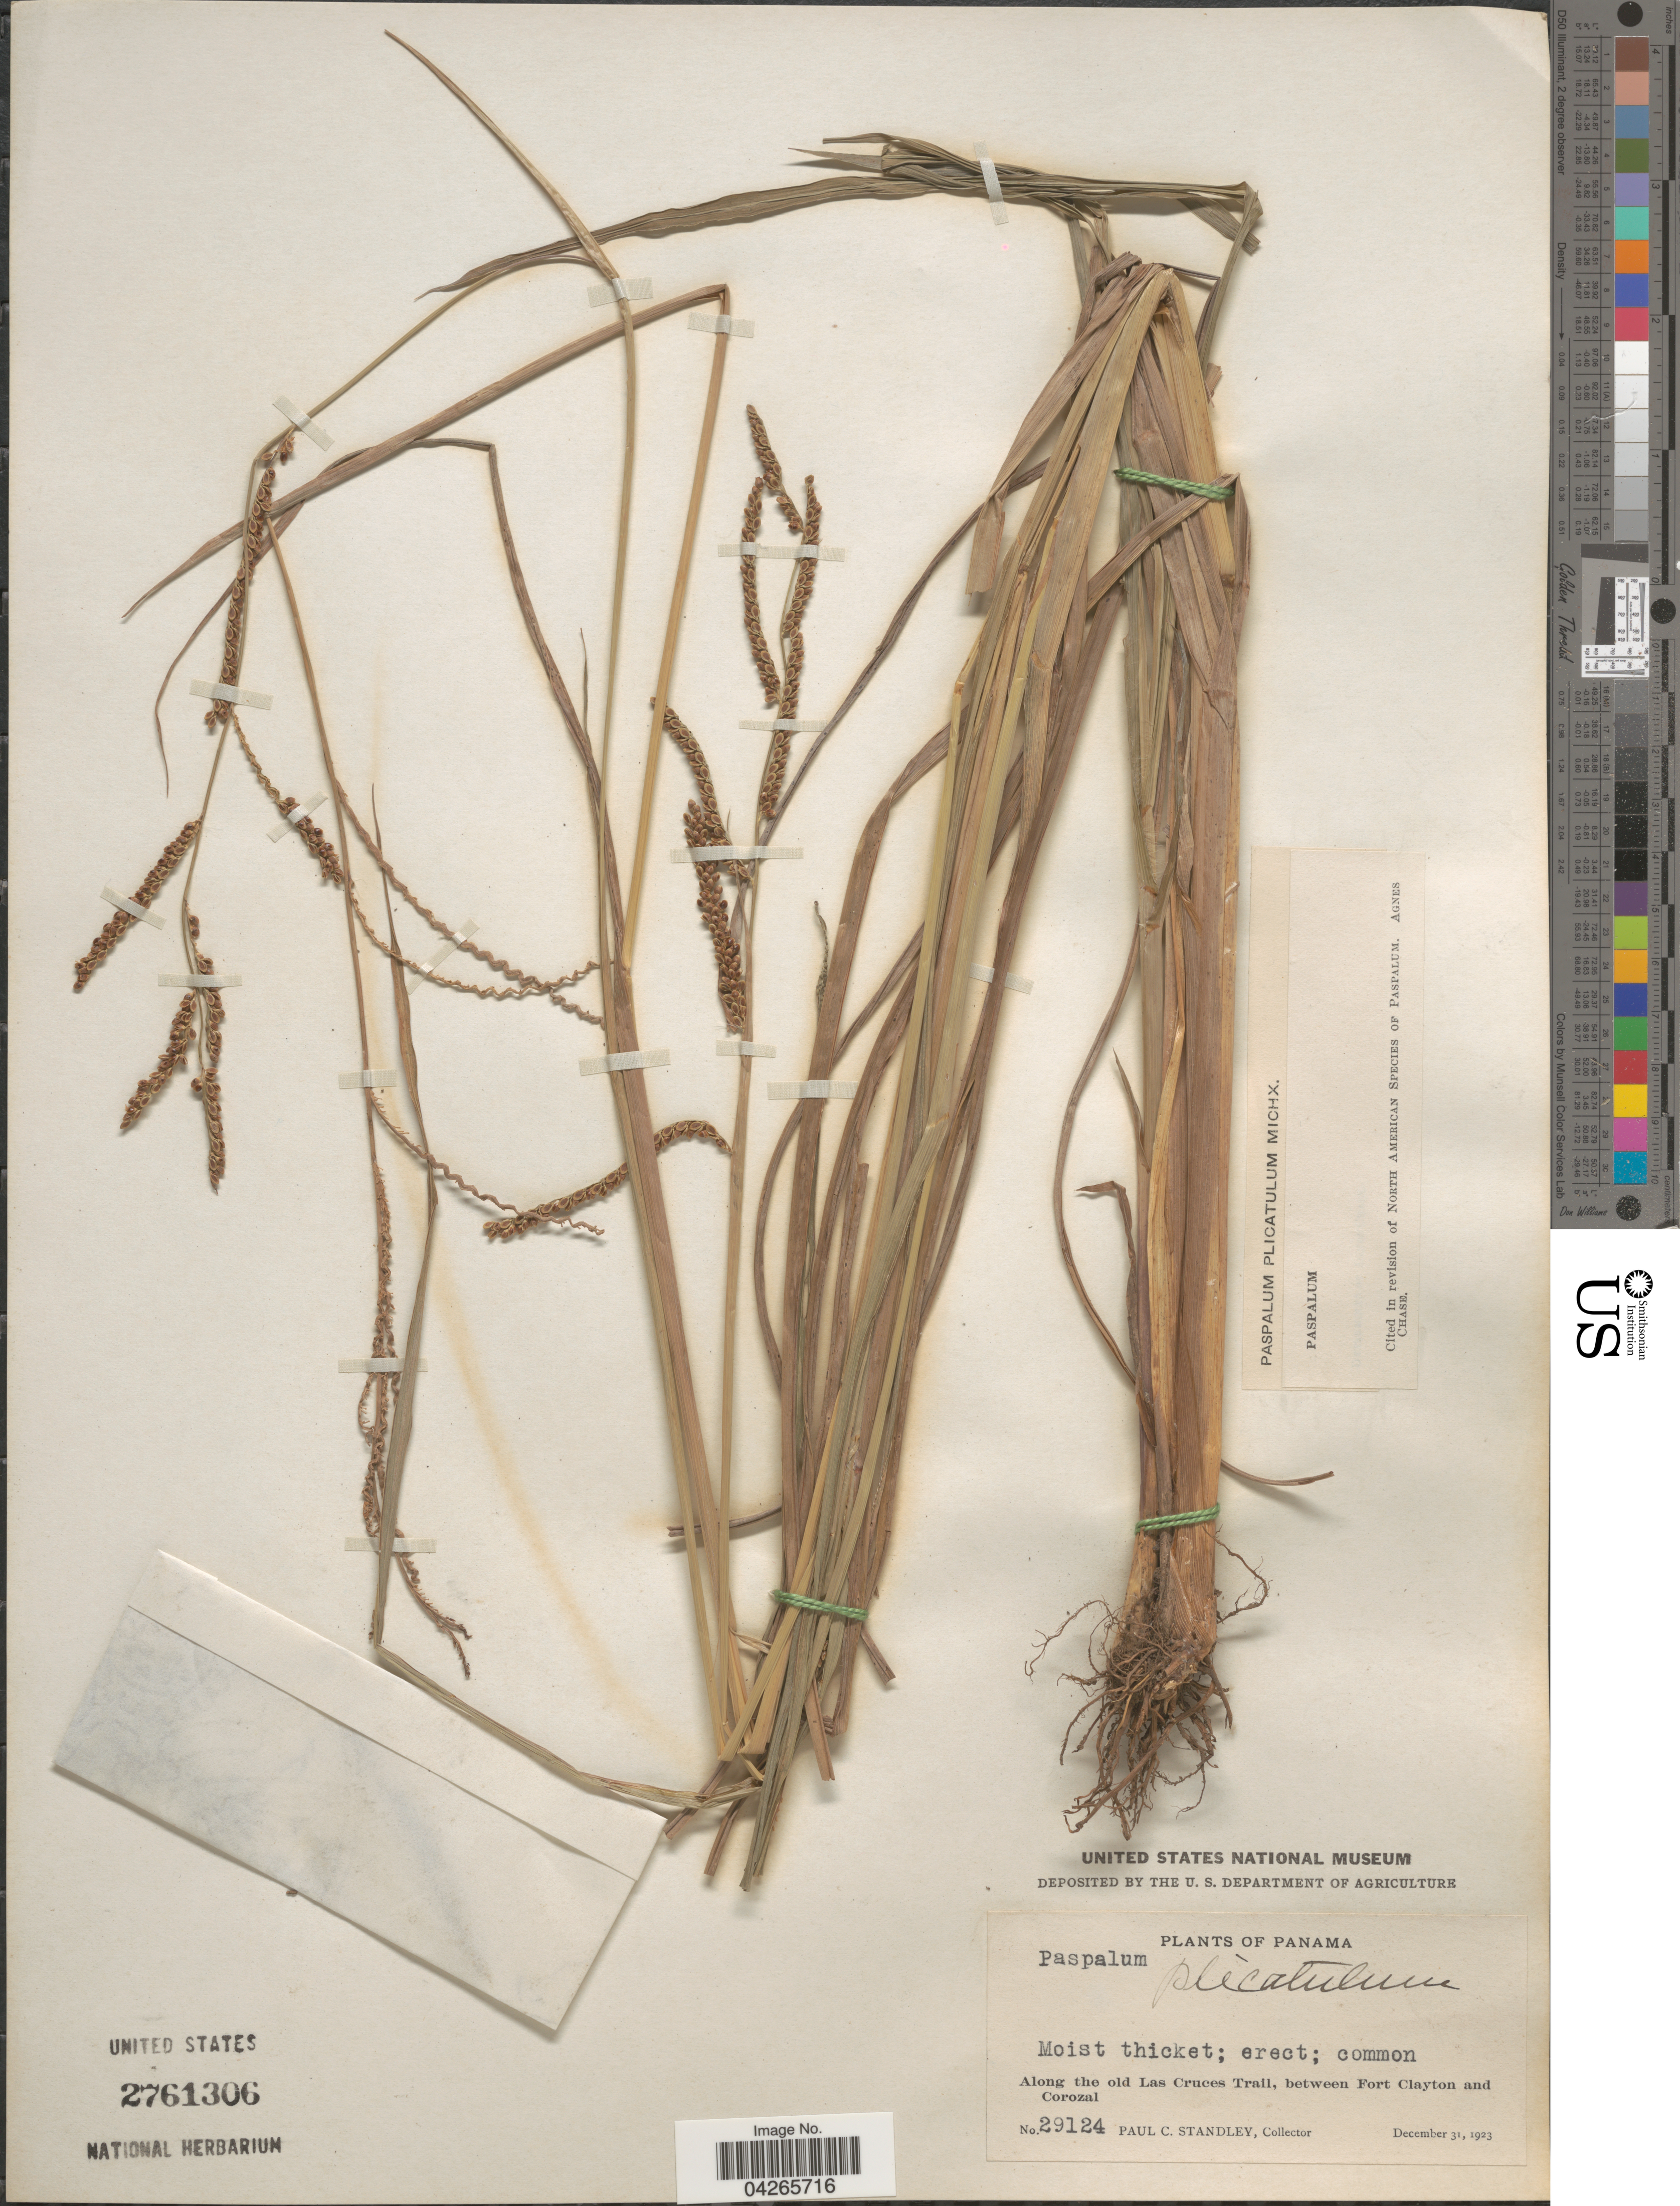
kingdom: Plantae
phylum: Tracheophyta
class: Liliopsida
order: Poales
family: Poaceae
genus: Paspalum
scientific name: Paspalum plicatulum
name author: Michx.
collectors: P. C. Standley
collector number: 29124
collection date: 1923-12-31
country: Panama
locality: Moist thicket; common. Along the old Las Cruces Trail, between Fort Clayton and Corozal.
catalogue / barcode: US 2761306